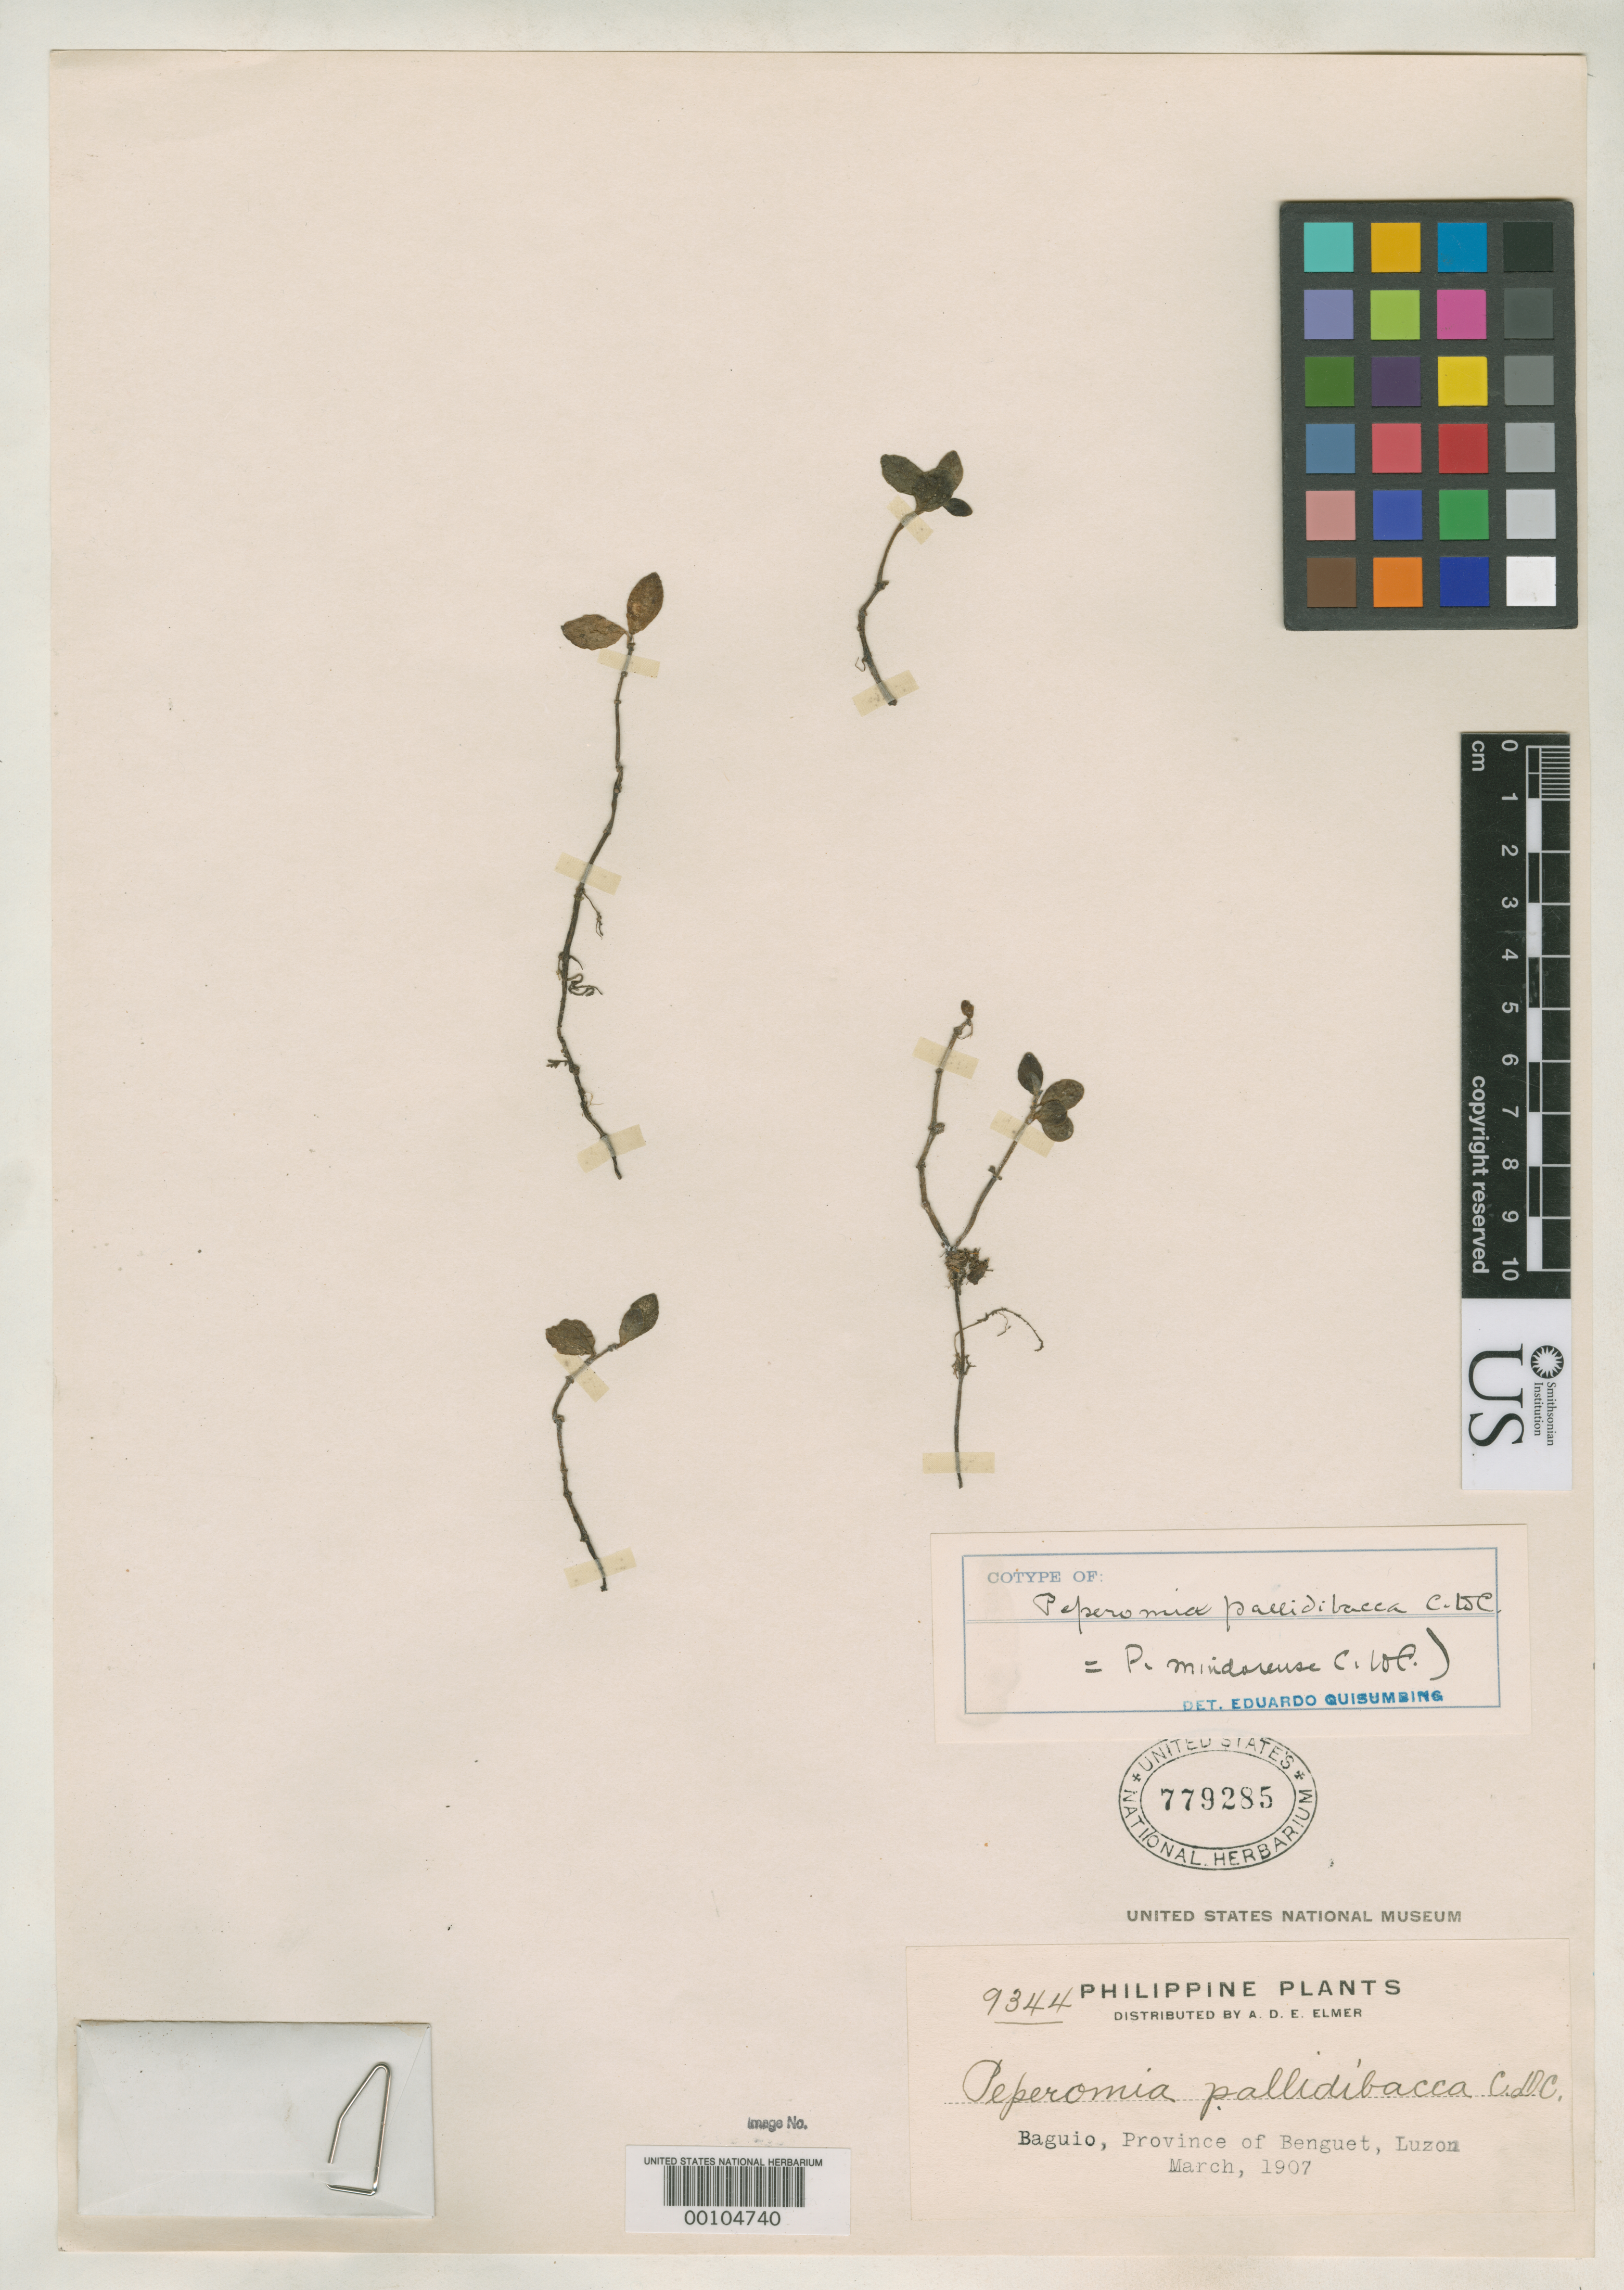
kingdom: Plantae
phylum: Tracheophyta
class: Magnoliopsida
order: Piperales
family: Piperaceae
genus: Peperomia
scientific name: Peperomia pallidibacca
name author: C. DC. in Elmer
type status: Isotype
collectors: A. D. E. Elmer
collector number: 9344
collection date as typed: Mar 1907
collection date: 1907-03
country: Philippines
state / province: Cordillera (Administrative Region)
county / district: Benguet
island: Luzon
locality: Baguio, Mt. Santo Tomas.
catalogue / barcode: US 779285